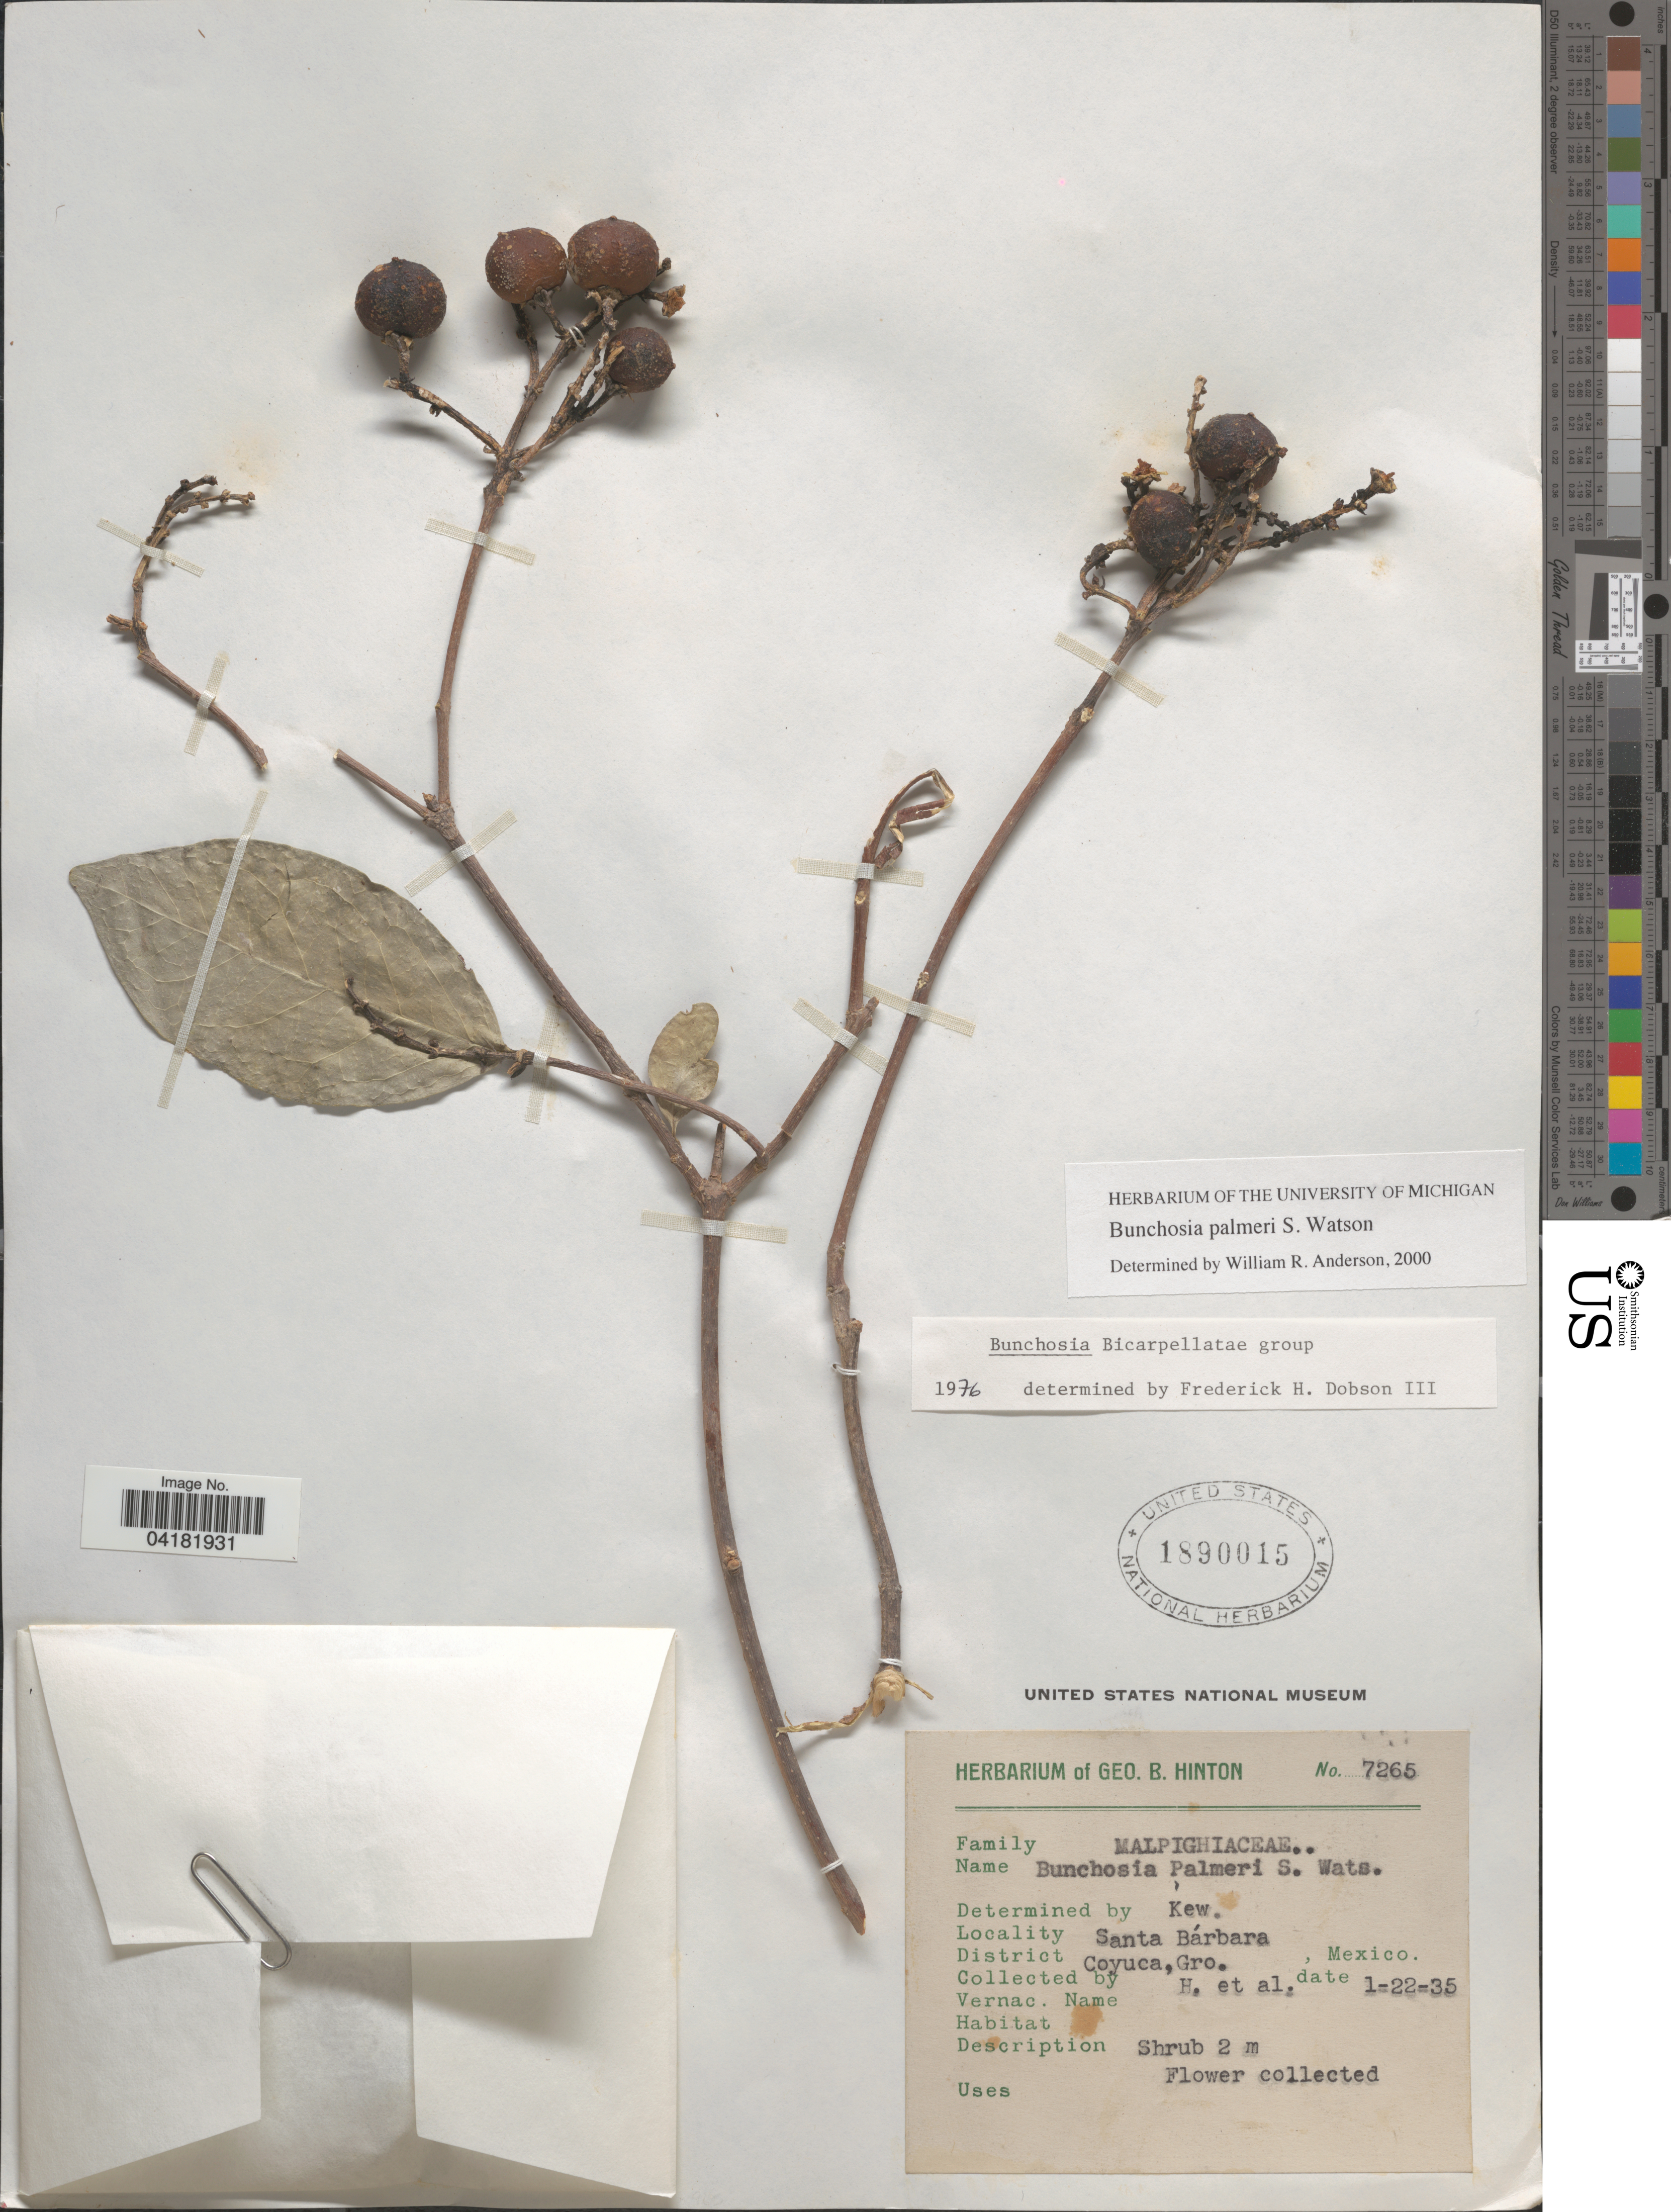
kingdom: Plantae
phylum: Tracheophyta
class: Magnoliopsida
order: Malpighiales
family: Malpighiaceae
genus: Bunchosia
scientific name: Bunchosia palmeri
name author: S. Watson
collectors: G. B. Hinton & et al.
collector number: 7265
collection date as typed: Transcribed d/m/y: 22/1/35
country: Mexico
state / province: Guerrero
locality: Santa Bárbara. District Coyuca.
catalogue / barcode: US 1890015